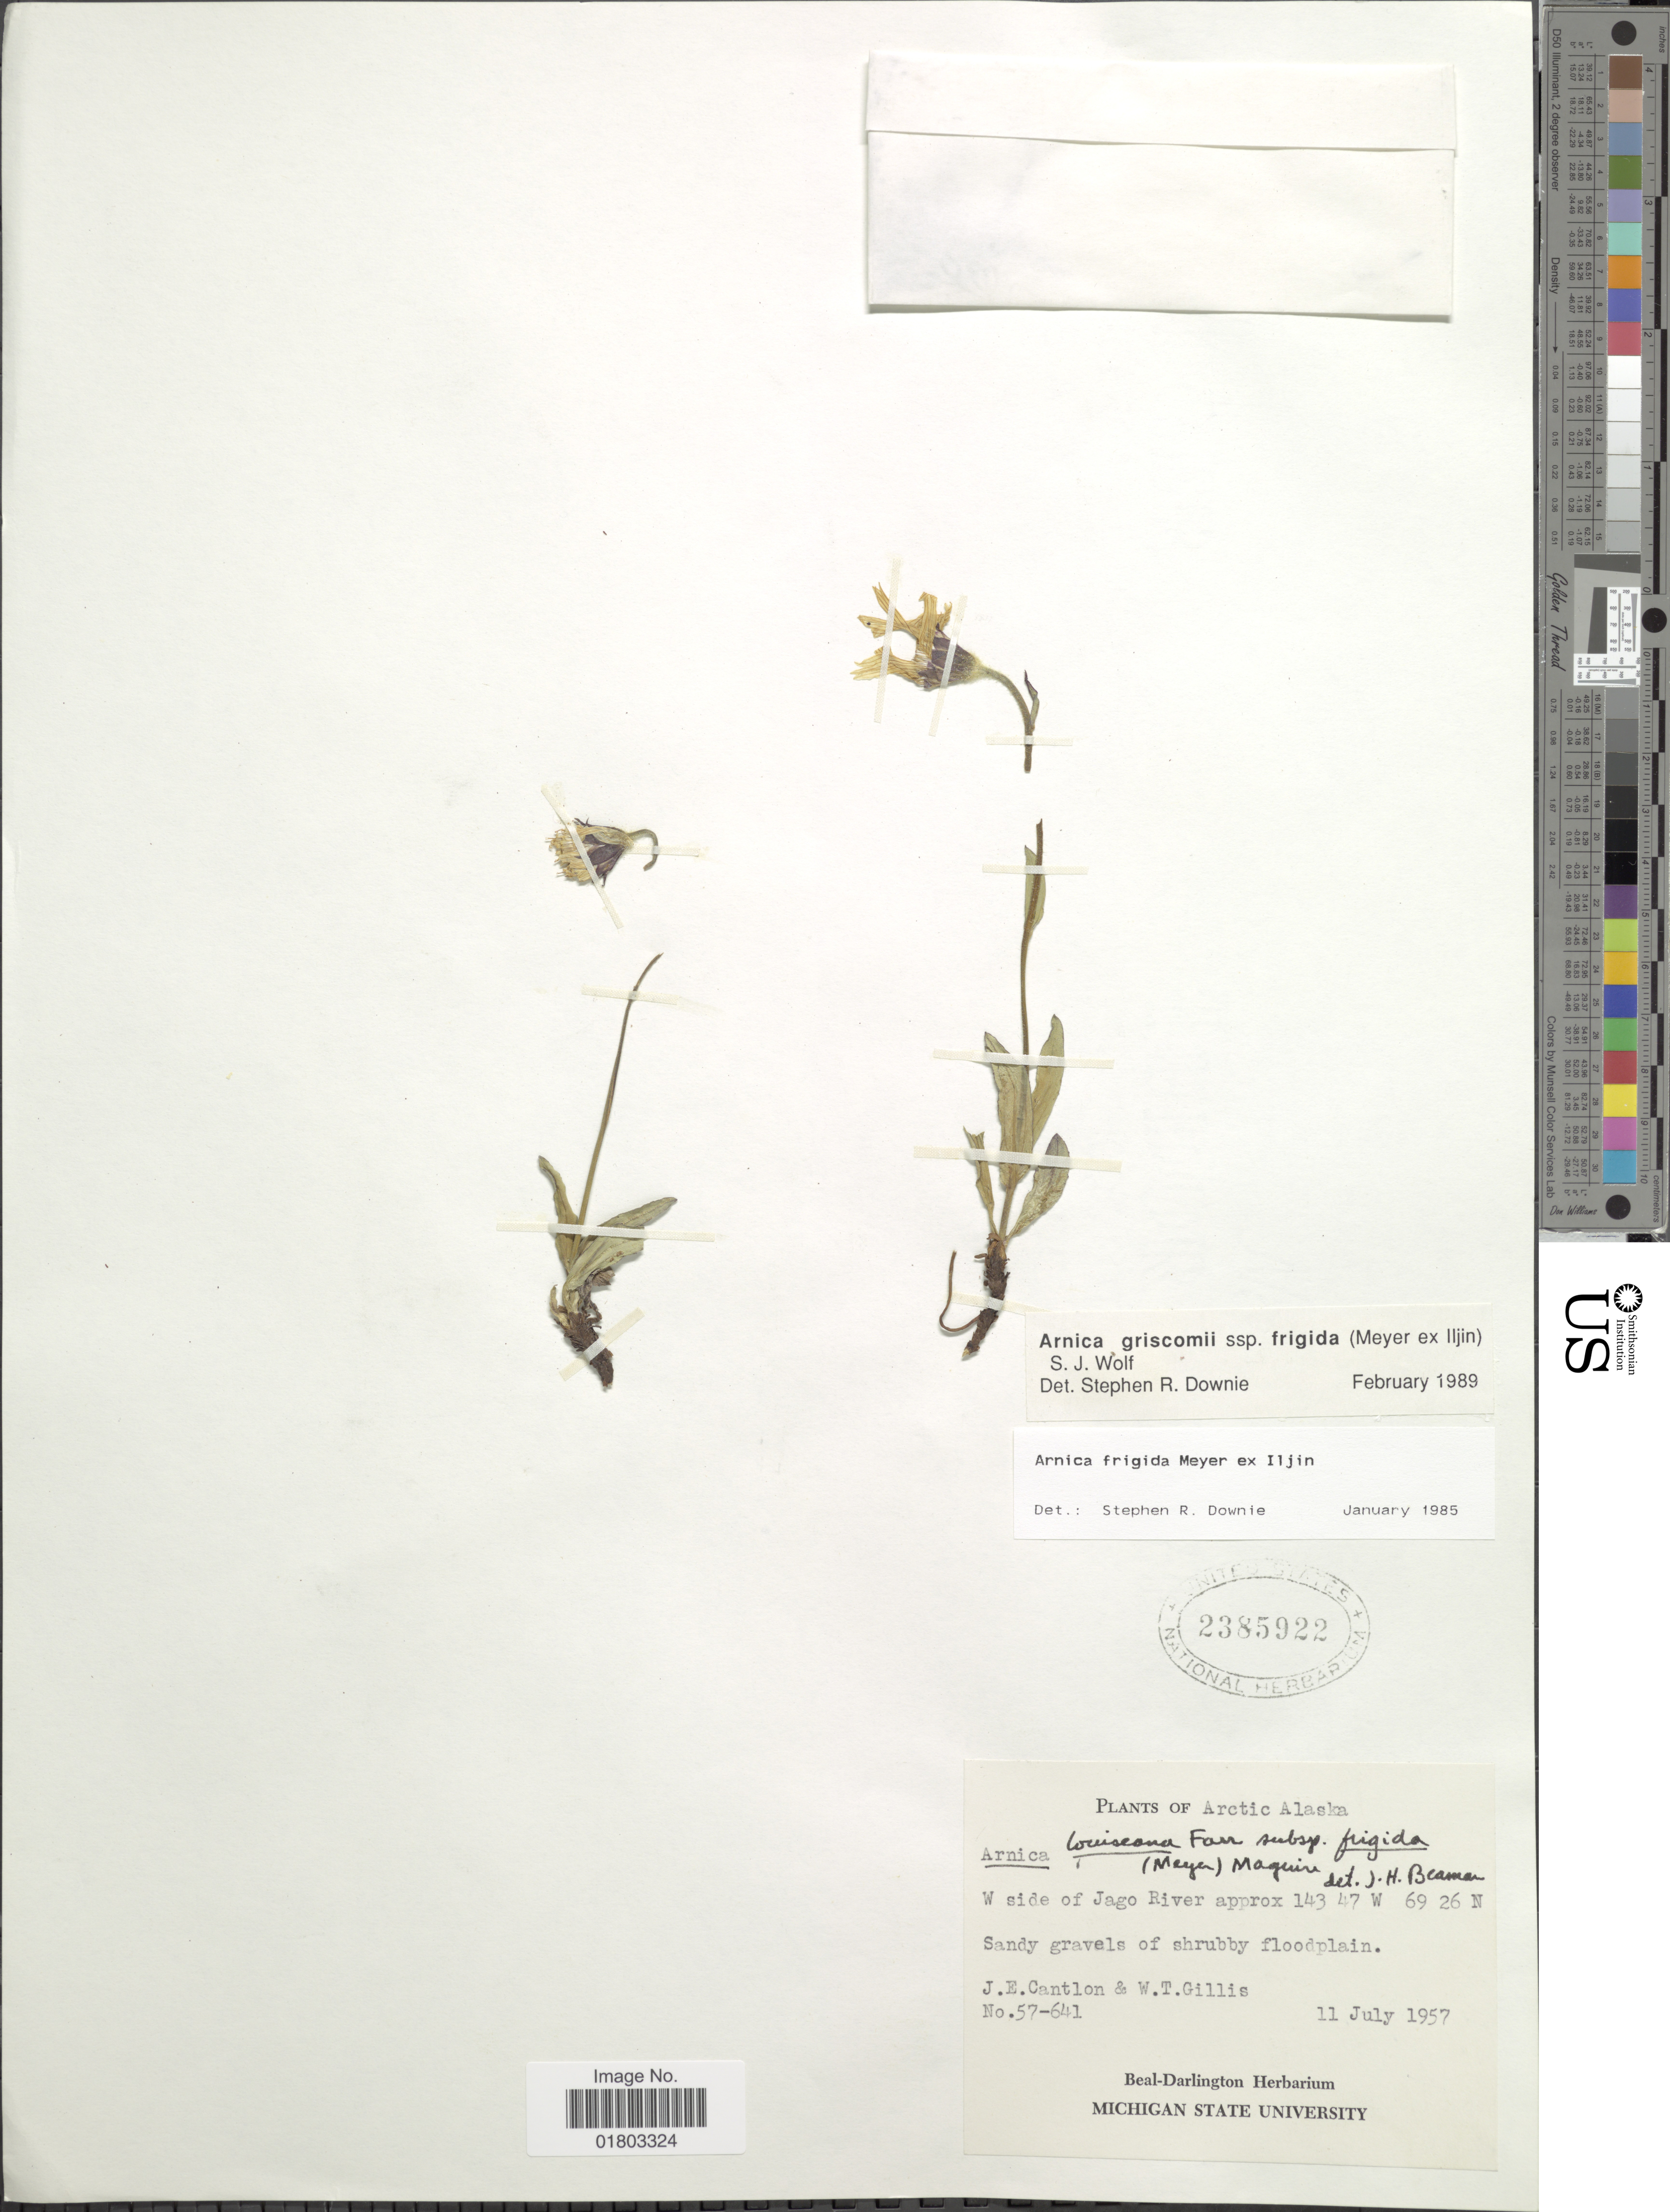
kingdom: Plantae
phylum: Tracheophyta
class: Magnoliopsida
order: Asterales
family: Asteraceae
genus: Arnica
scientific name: Arnica griscomii subsp. frigida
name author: (C.A. Mey. ex Iljin) S.J. Wolf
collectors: J. Cantlon & W. T. Gillis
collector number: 57-641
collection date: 1957-07-11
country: United States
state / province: Alaska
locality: Arctic Alaska, W side of Jago River, Sandy gravels of shrubby floodplain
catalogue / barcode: US 2385922